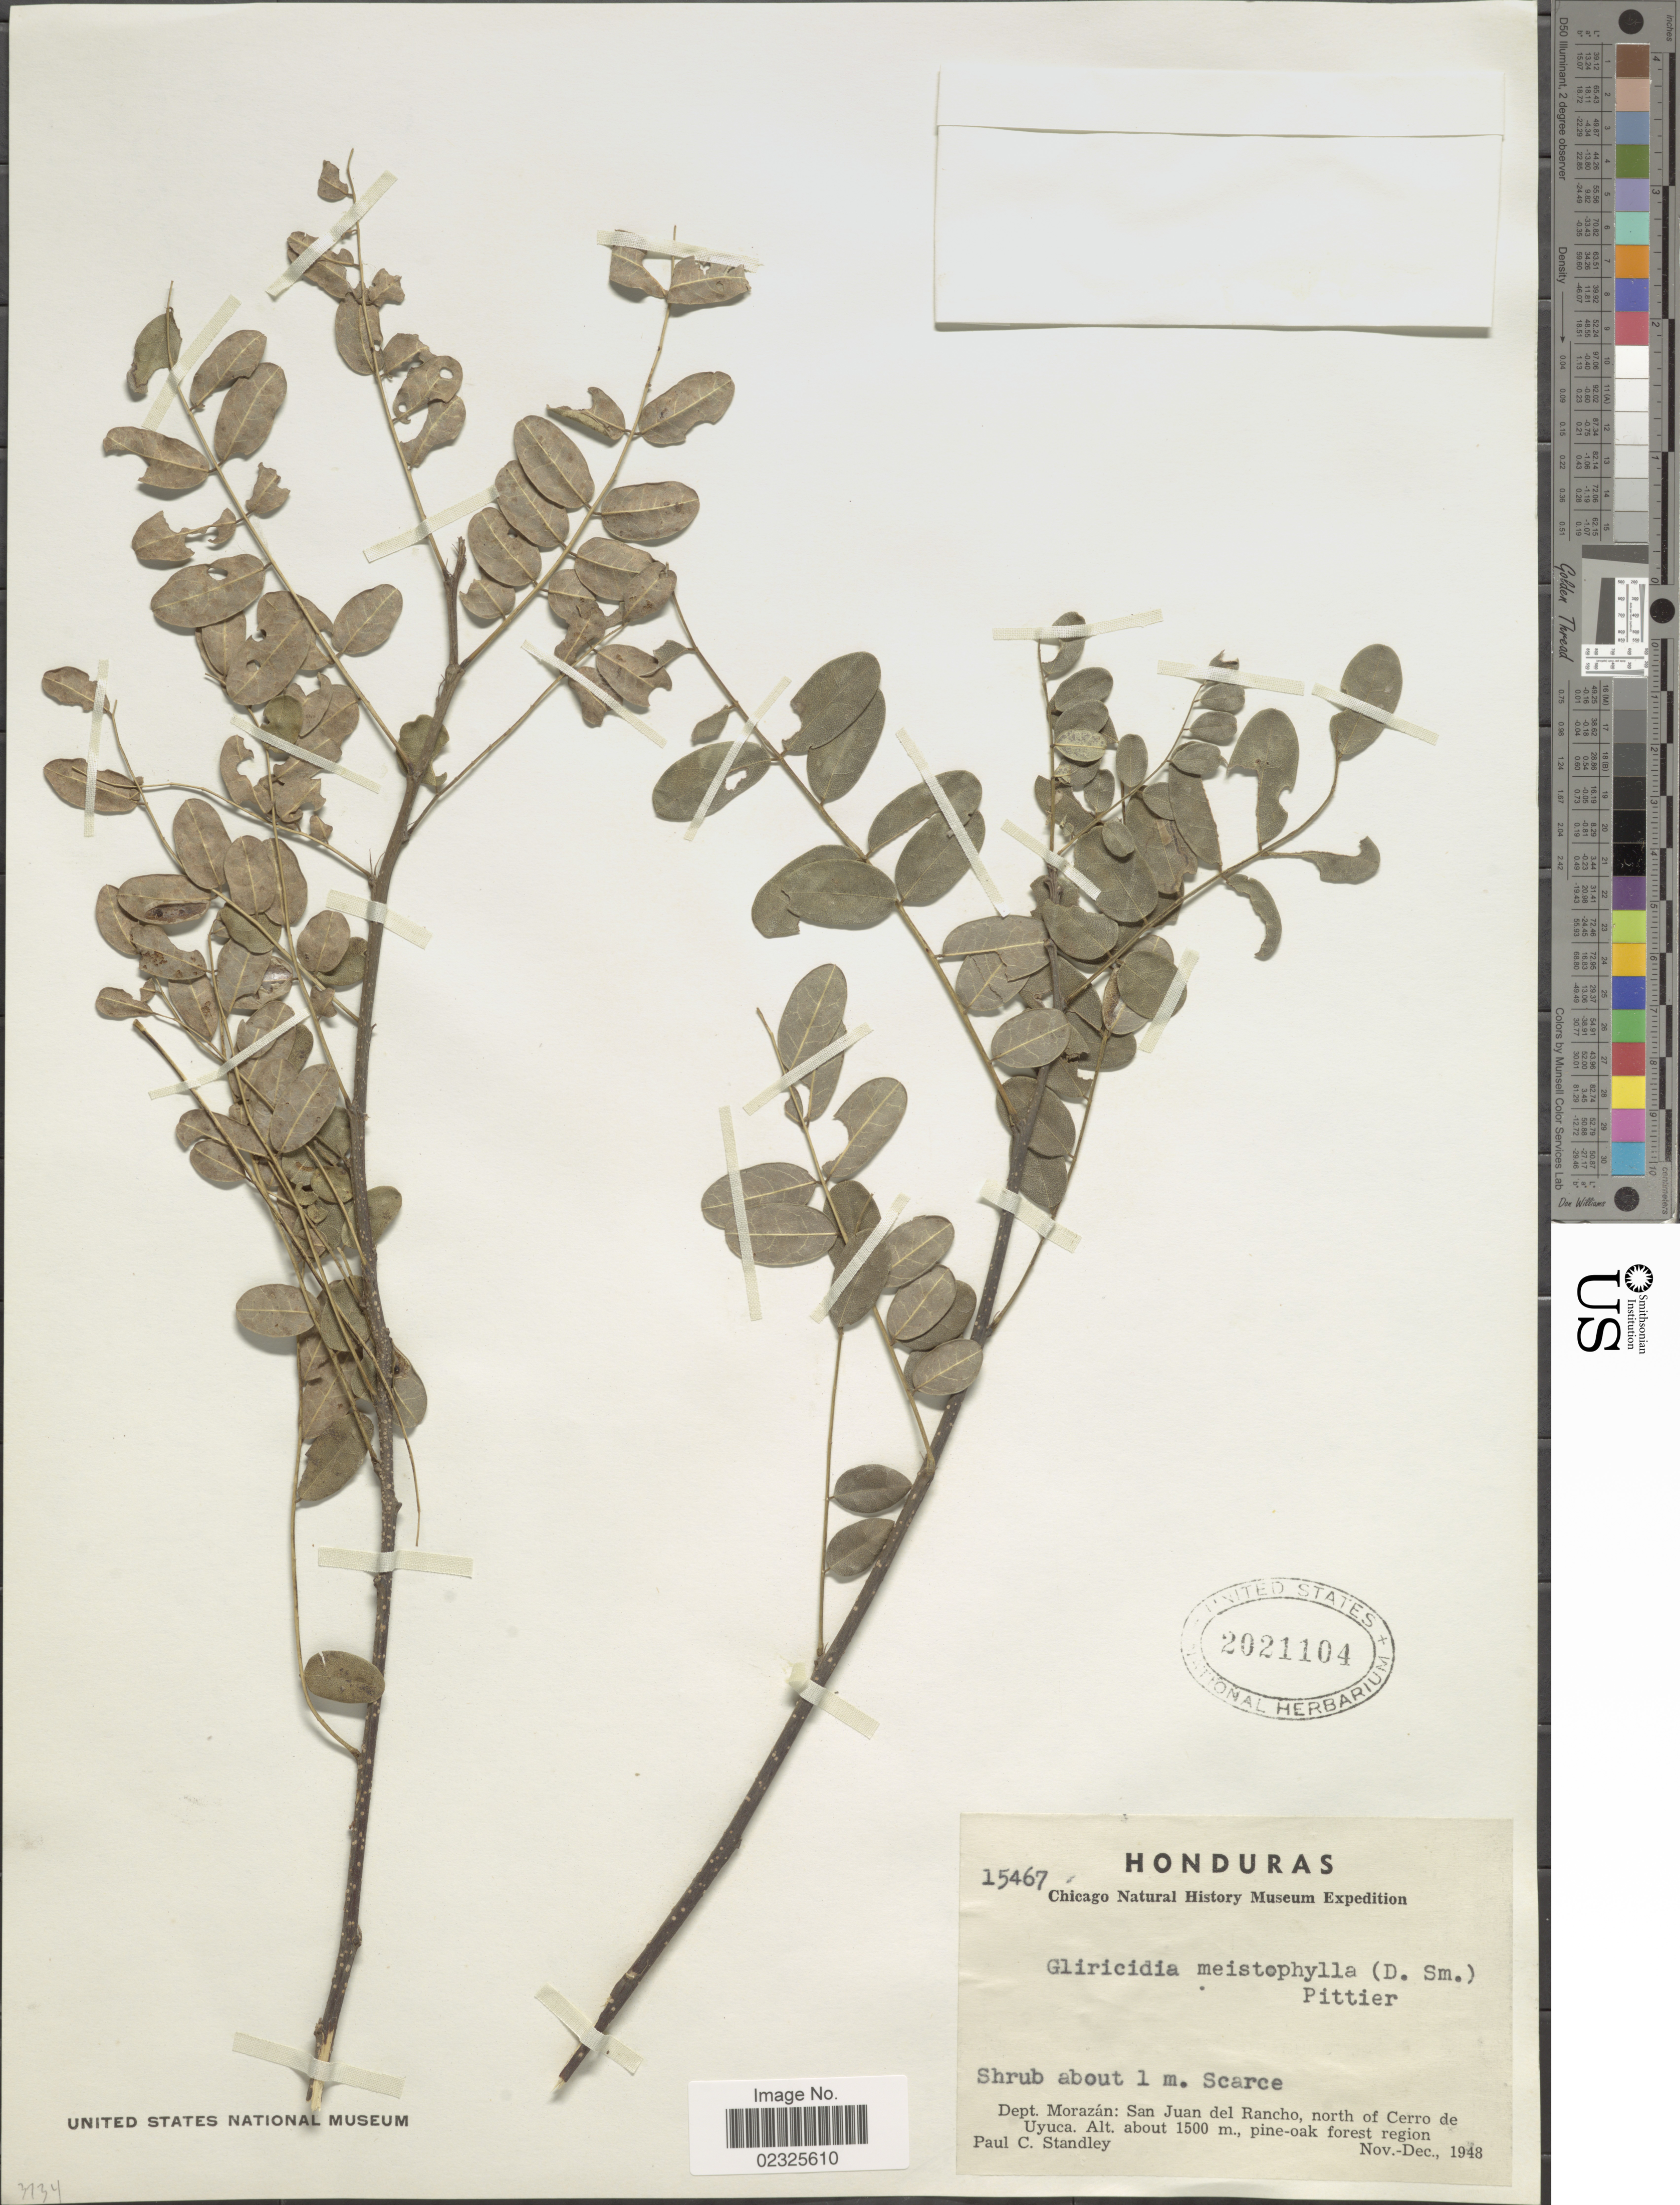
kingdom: Plantae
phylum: Tracheophyta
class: Magnoliopsida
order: Fabales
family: Fabaceae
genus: Gliricidia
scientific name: Gliricidia meistophylla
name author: (Donn. Sm.) Pittier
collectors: P. C. Standley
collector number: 15467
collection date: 1948-11/1948-12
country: Honduras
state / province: Fco. Morazán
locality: Dept. Morazán: San Juan del Rancho, north of Cerro de Uyuca, pine-oak forest region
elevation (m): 1500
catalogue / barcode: US 2021104